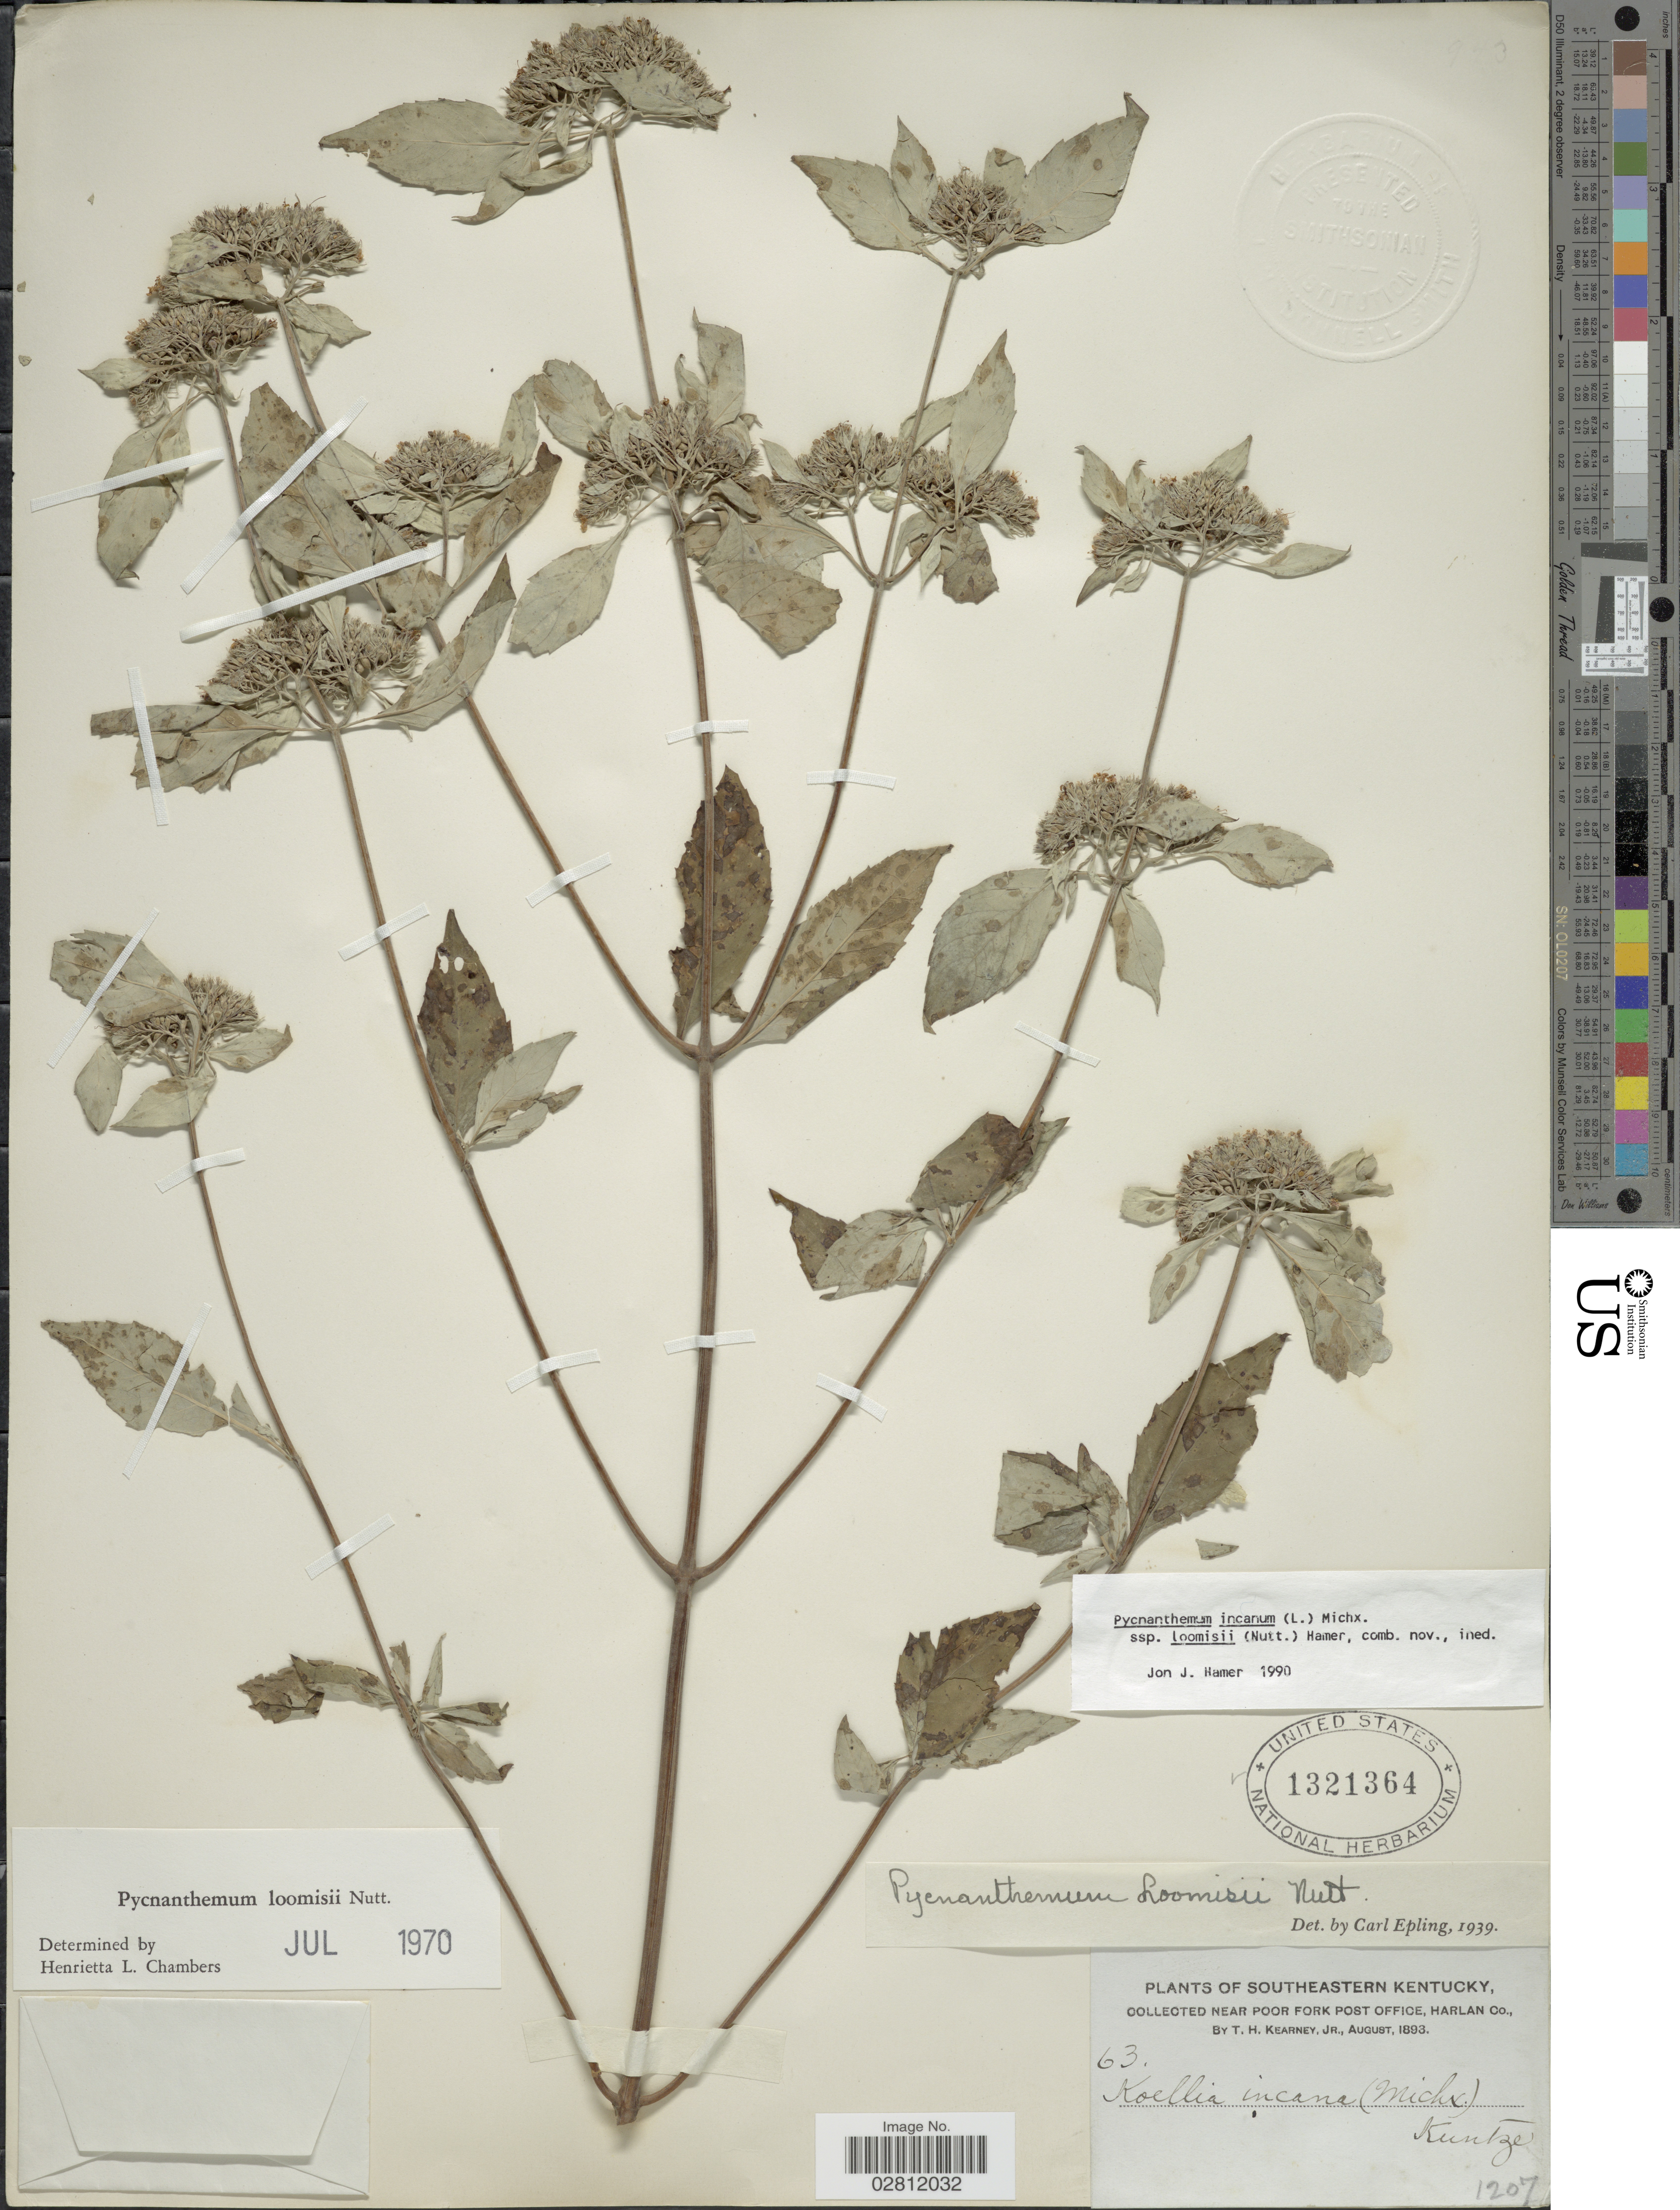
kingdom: Plantae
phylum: Tracheophyta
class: Magnoliopsida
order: Lamiales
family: Lamiaceae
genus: Pycnanthemum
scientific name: Pycnanthemum incanum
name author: (L.) Michx.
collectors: T. H. Kearney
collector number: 63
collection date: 1893-08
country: United States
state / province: Kentucky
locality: Southeastern Kentucky, Near Poor Fork Post Office, Harlan Co.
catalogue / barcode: US 1321364